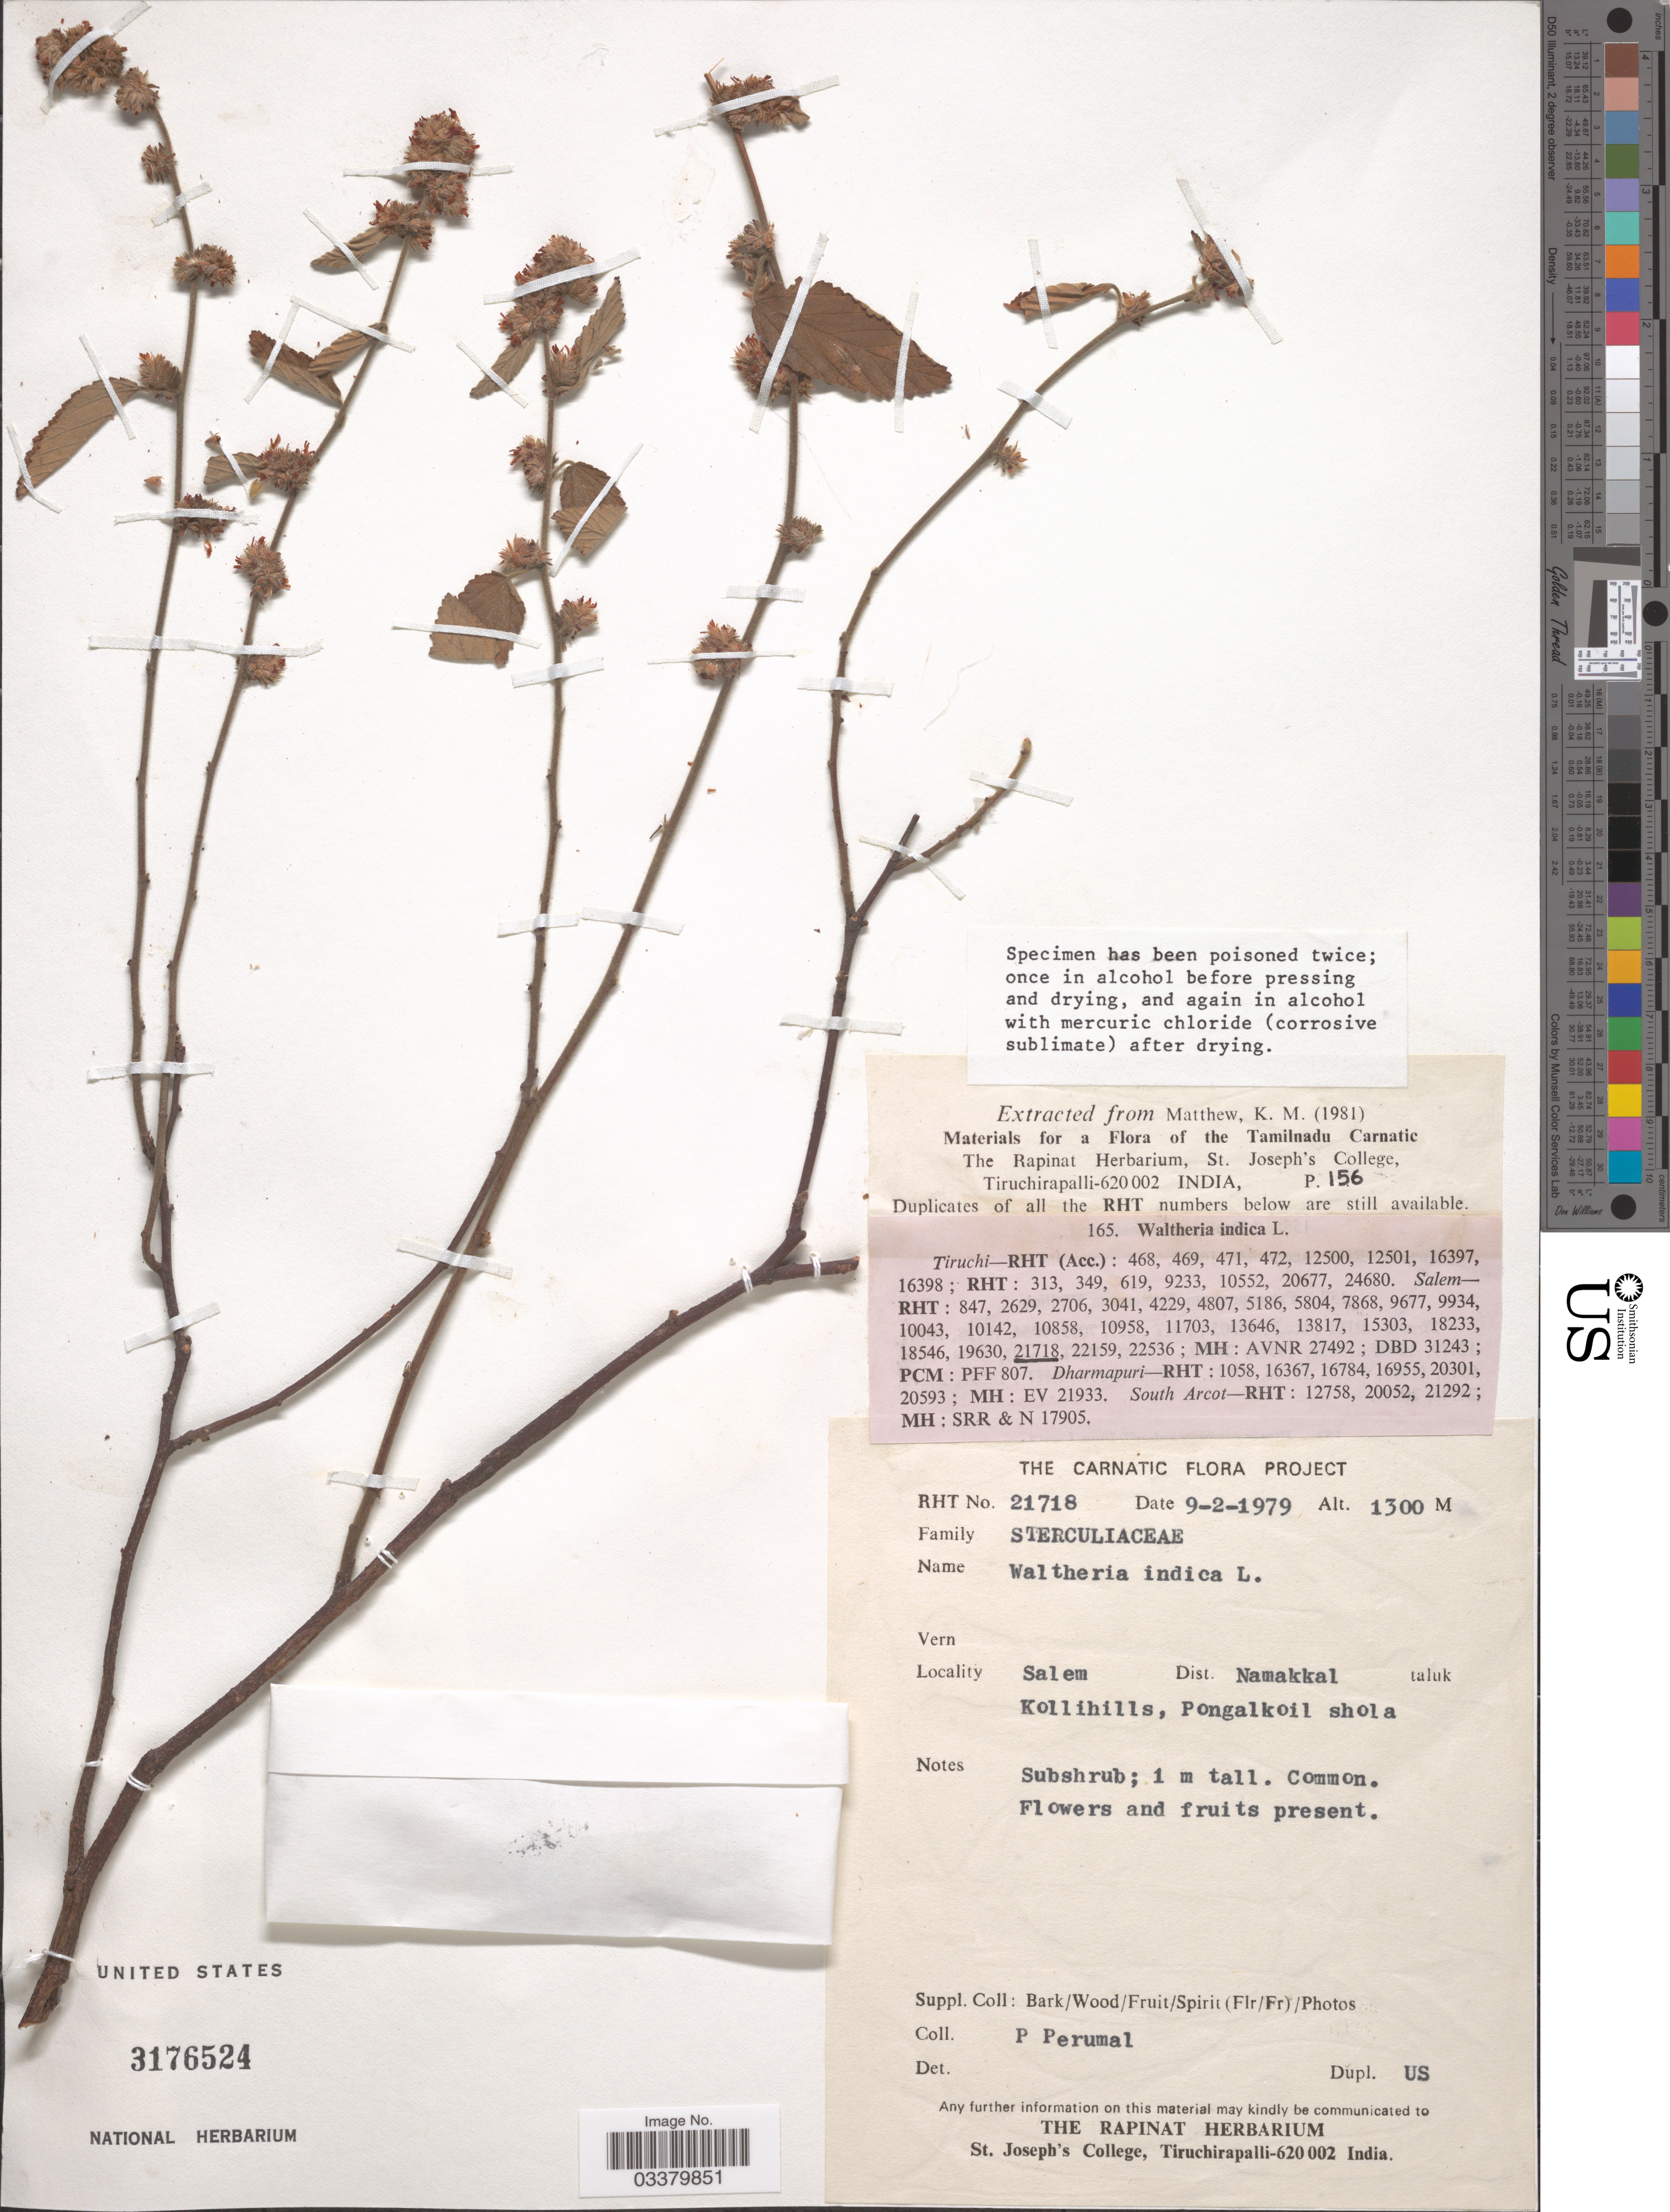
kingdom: Plantae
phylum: Tracheophyta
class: Magnoliopsida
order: Malvales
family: Malvaceae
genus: Waltheria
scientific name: Waltheria indica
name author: L.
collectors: P. Perumal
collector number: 21718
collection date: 1979-02-09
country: India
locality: Salem, Dist. Namakkal, Kollihills, Pongalkoil shola.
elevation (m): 1300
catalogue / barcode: US 3176524